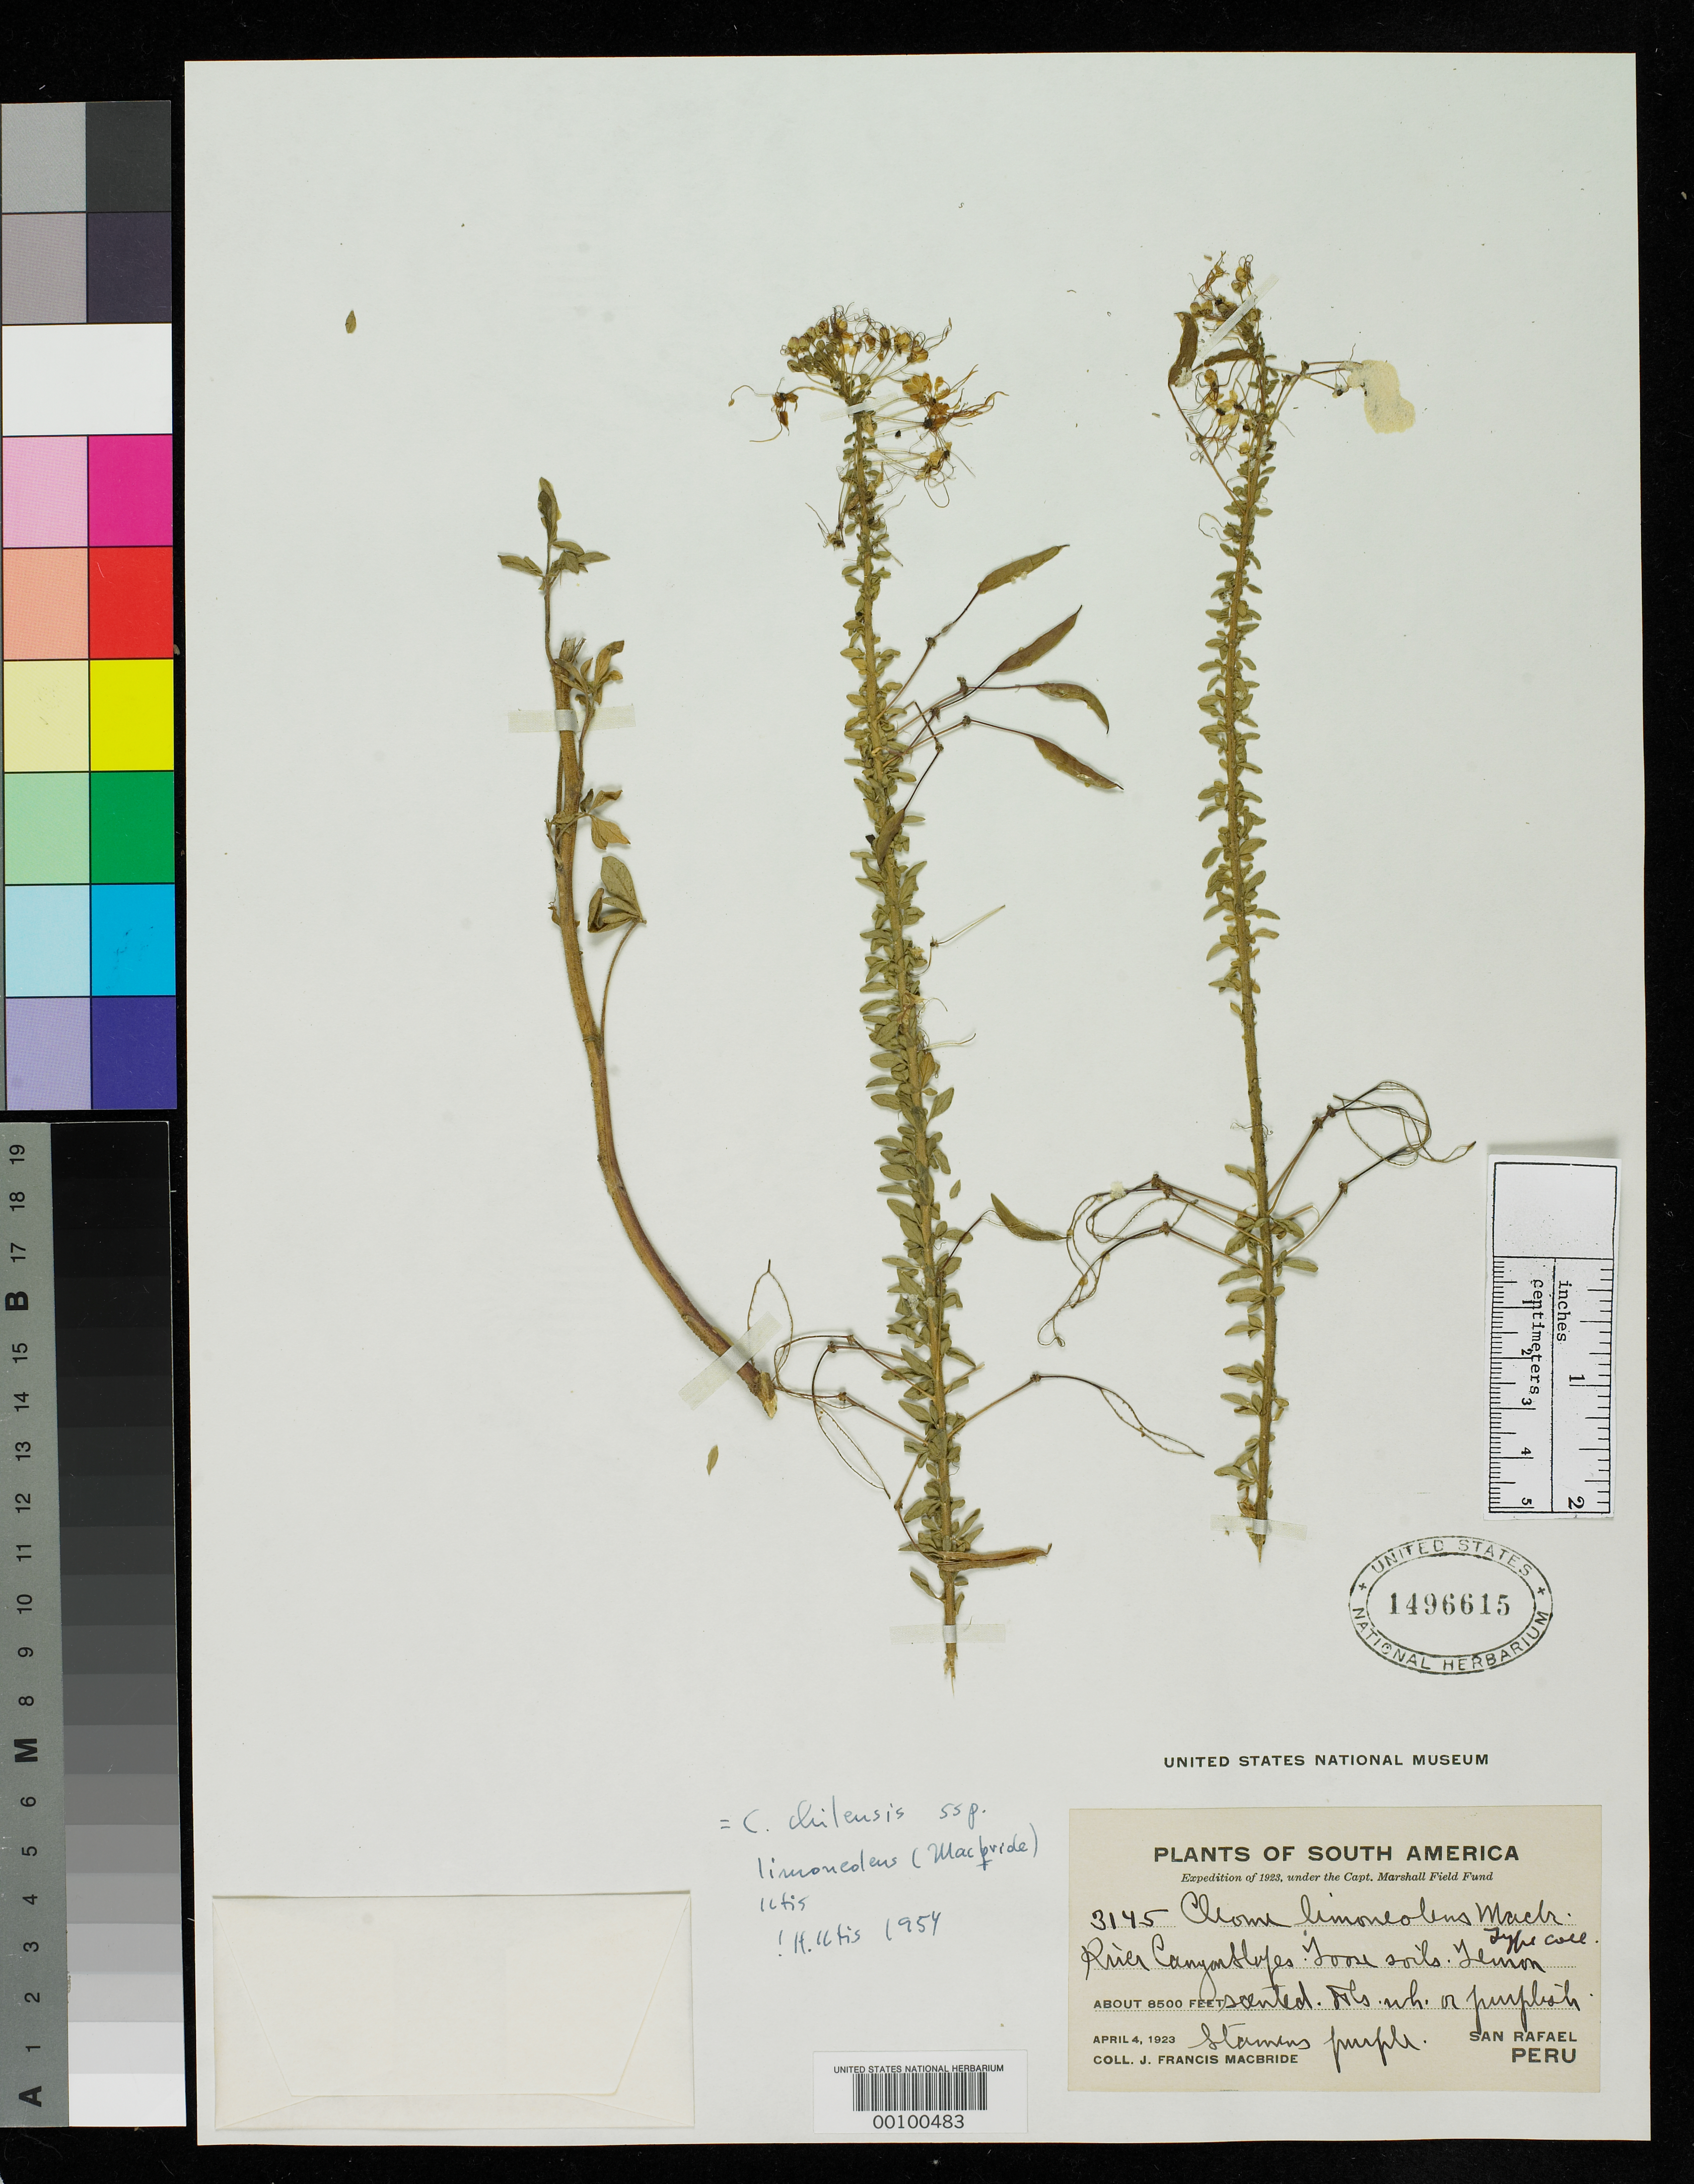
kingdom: Plantae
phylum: Tracheophyta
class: Magnoliopsida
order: Brassicales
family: Cleomaceae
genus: Cleome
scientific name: Cleome limoneolens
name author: J.F. Macbr.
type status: Isotype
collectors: J. F. Macbride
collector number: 3145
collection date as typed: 04 Apr 1923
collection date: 1923-04-04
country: Peru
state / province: Junín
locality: San Rafael.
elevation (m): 2591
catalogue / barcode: US 1496615